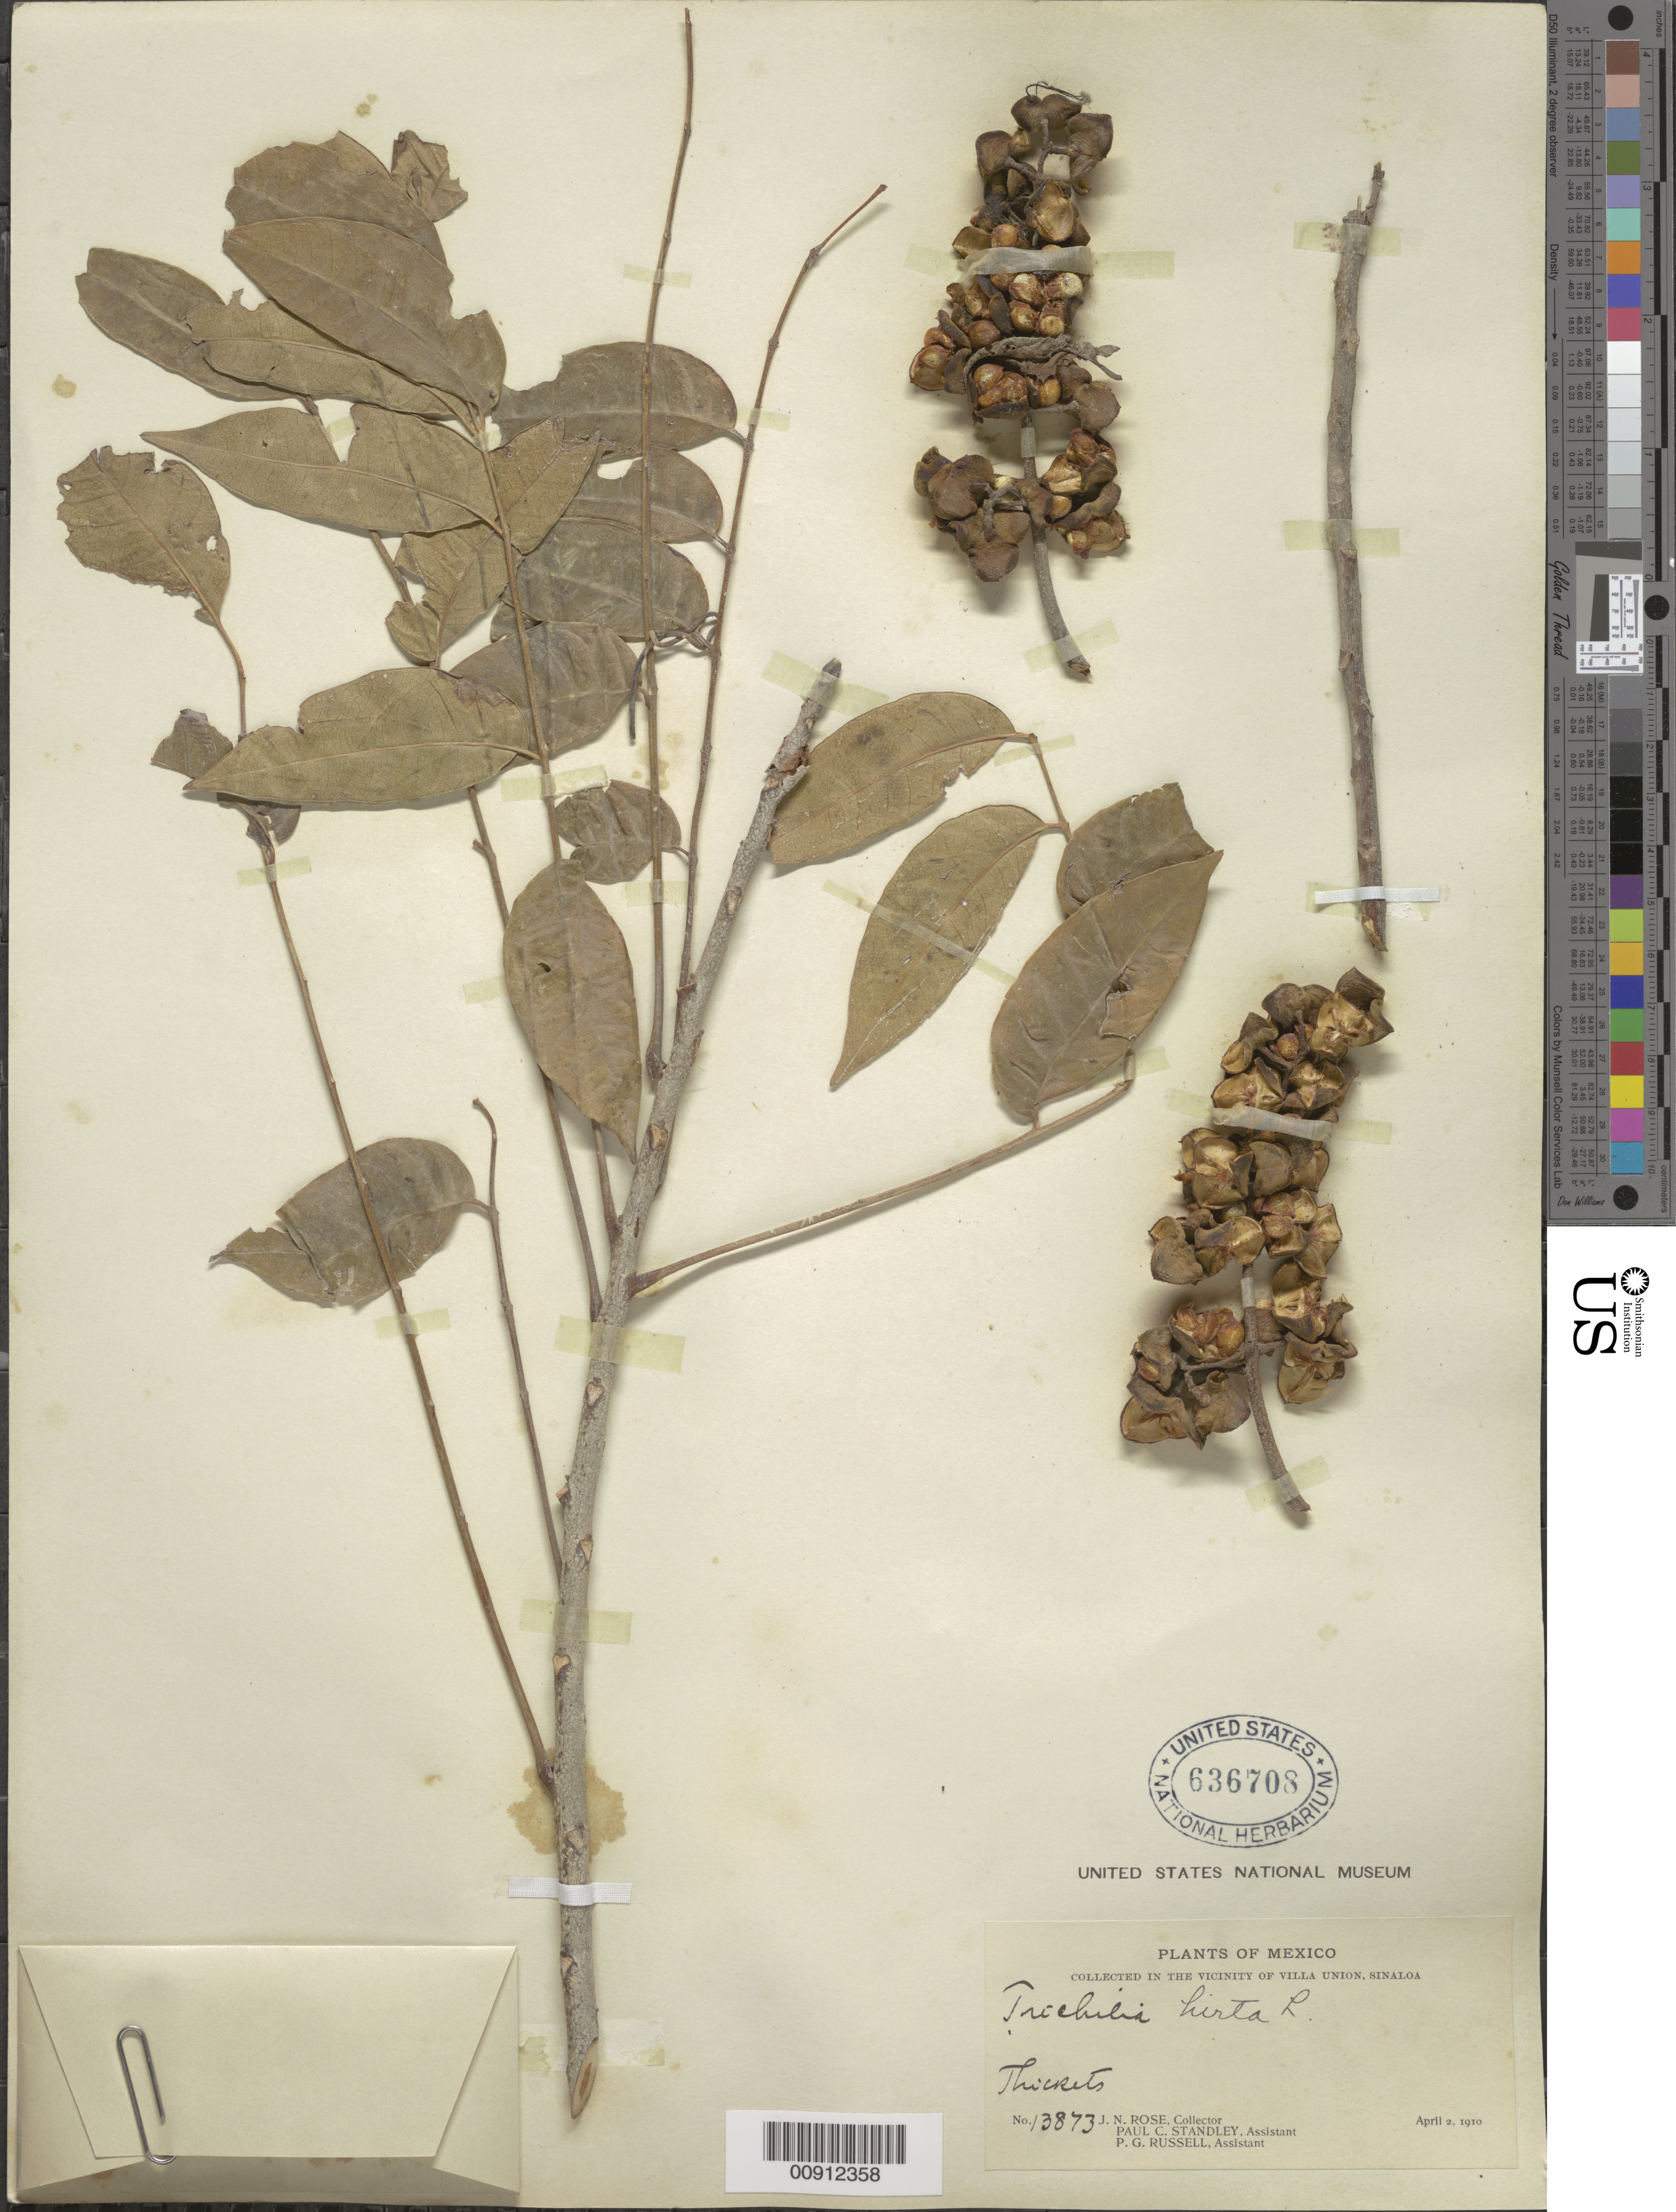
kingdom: Plantae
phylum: Tracheophyta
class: Magnoliopsida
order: Sapindales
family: Meliaceae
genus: Trichilia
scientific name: Trichilia hirta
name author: L.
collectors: J. N. Rose, P. C. Standley & P. G. Russell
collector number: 13873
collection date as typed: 02 Apr 1910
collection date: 1910-04-02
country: Mexico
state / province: Sinaloa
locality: Vicinity of Villa Unión, Sinaloa.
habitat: Thickets.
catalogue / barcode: US 636708